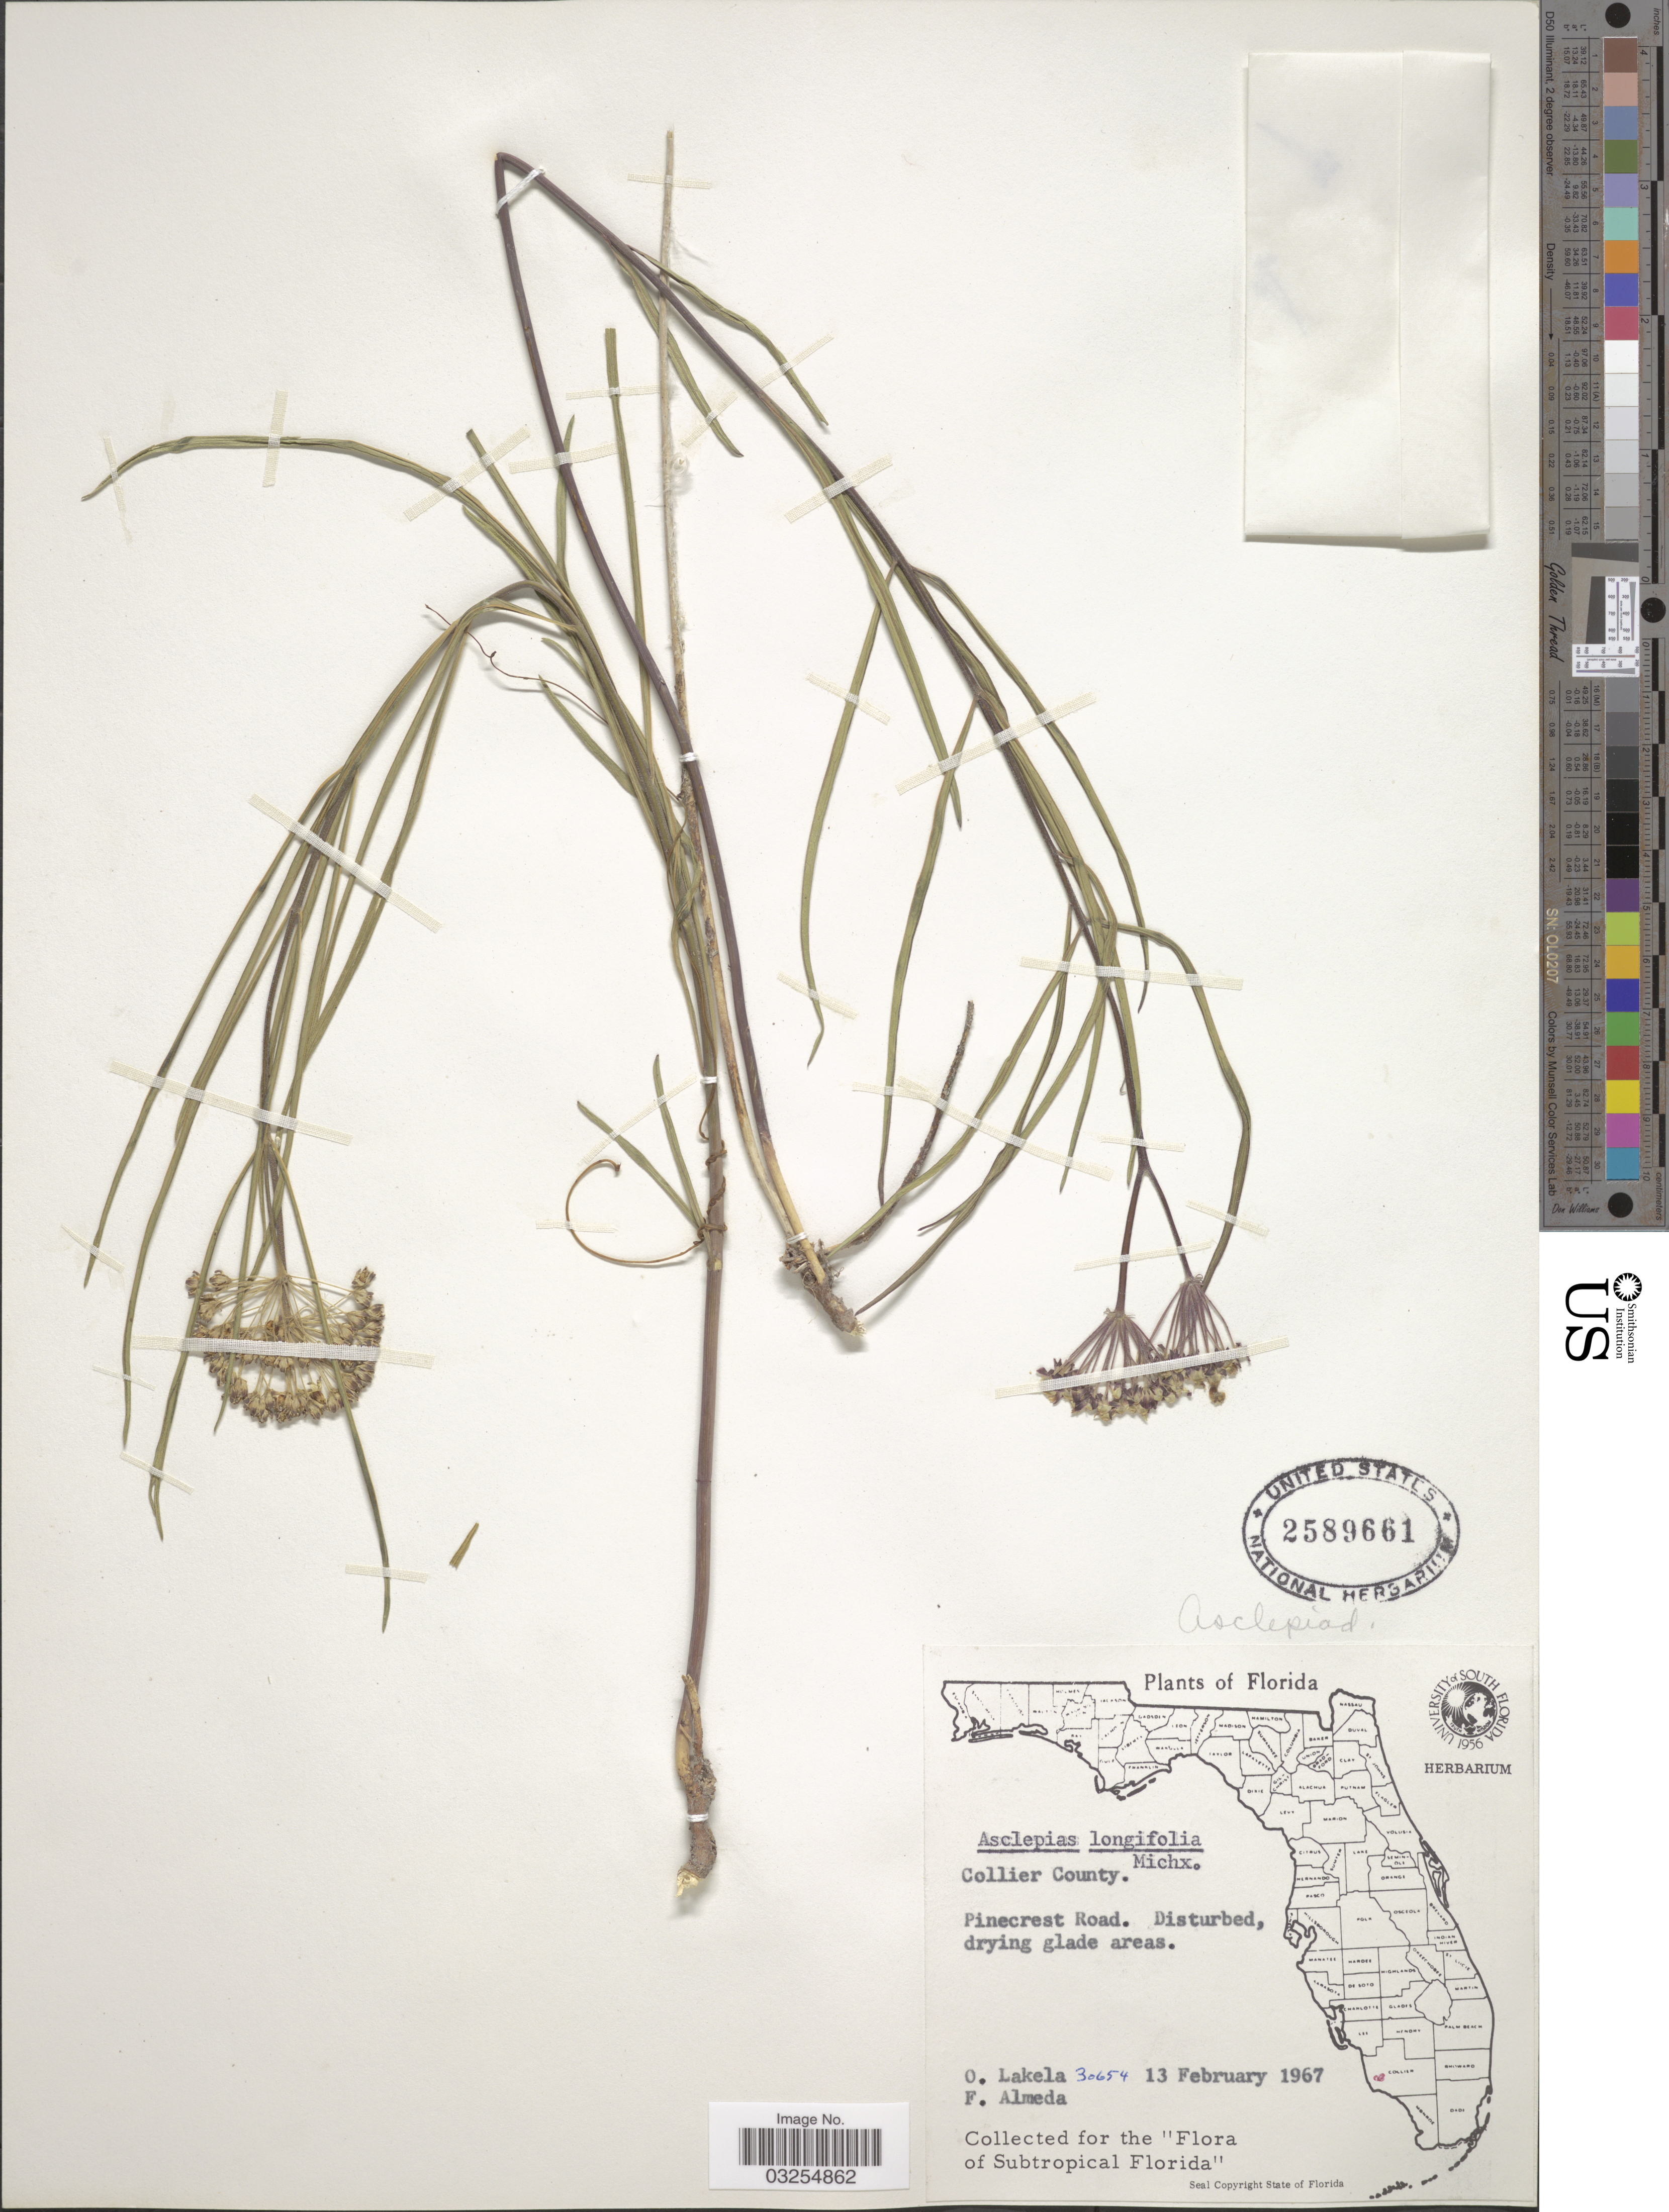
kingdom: Plantae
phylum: Tracheophyta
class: Magnoliopsida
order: Gentianales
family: Apocynaceae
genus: Asclepias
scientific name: Asclepias longifolia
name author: Michx.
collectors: O. Lakela & F. Almeda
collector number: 30654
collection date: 1967-02-13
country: United States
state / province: Florida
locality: Collier County. Pinecrest Road.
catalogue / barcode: US 2589661